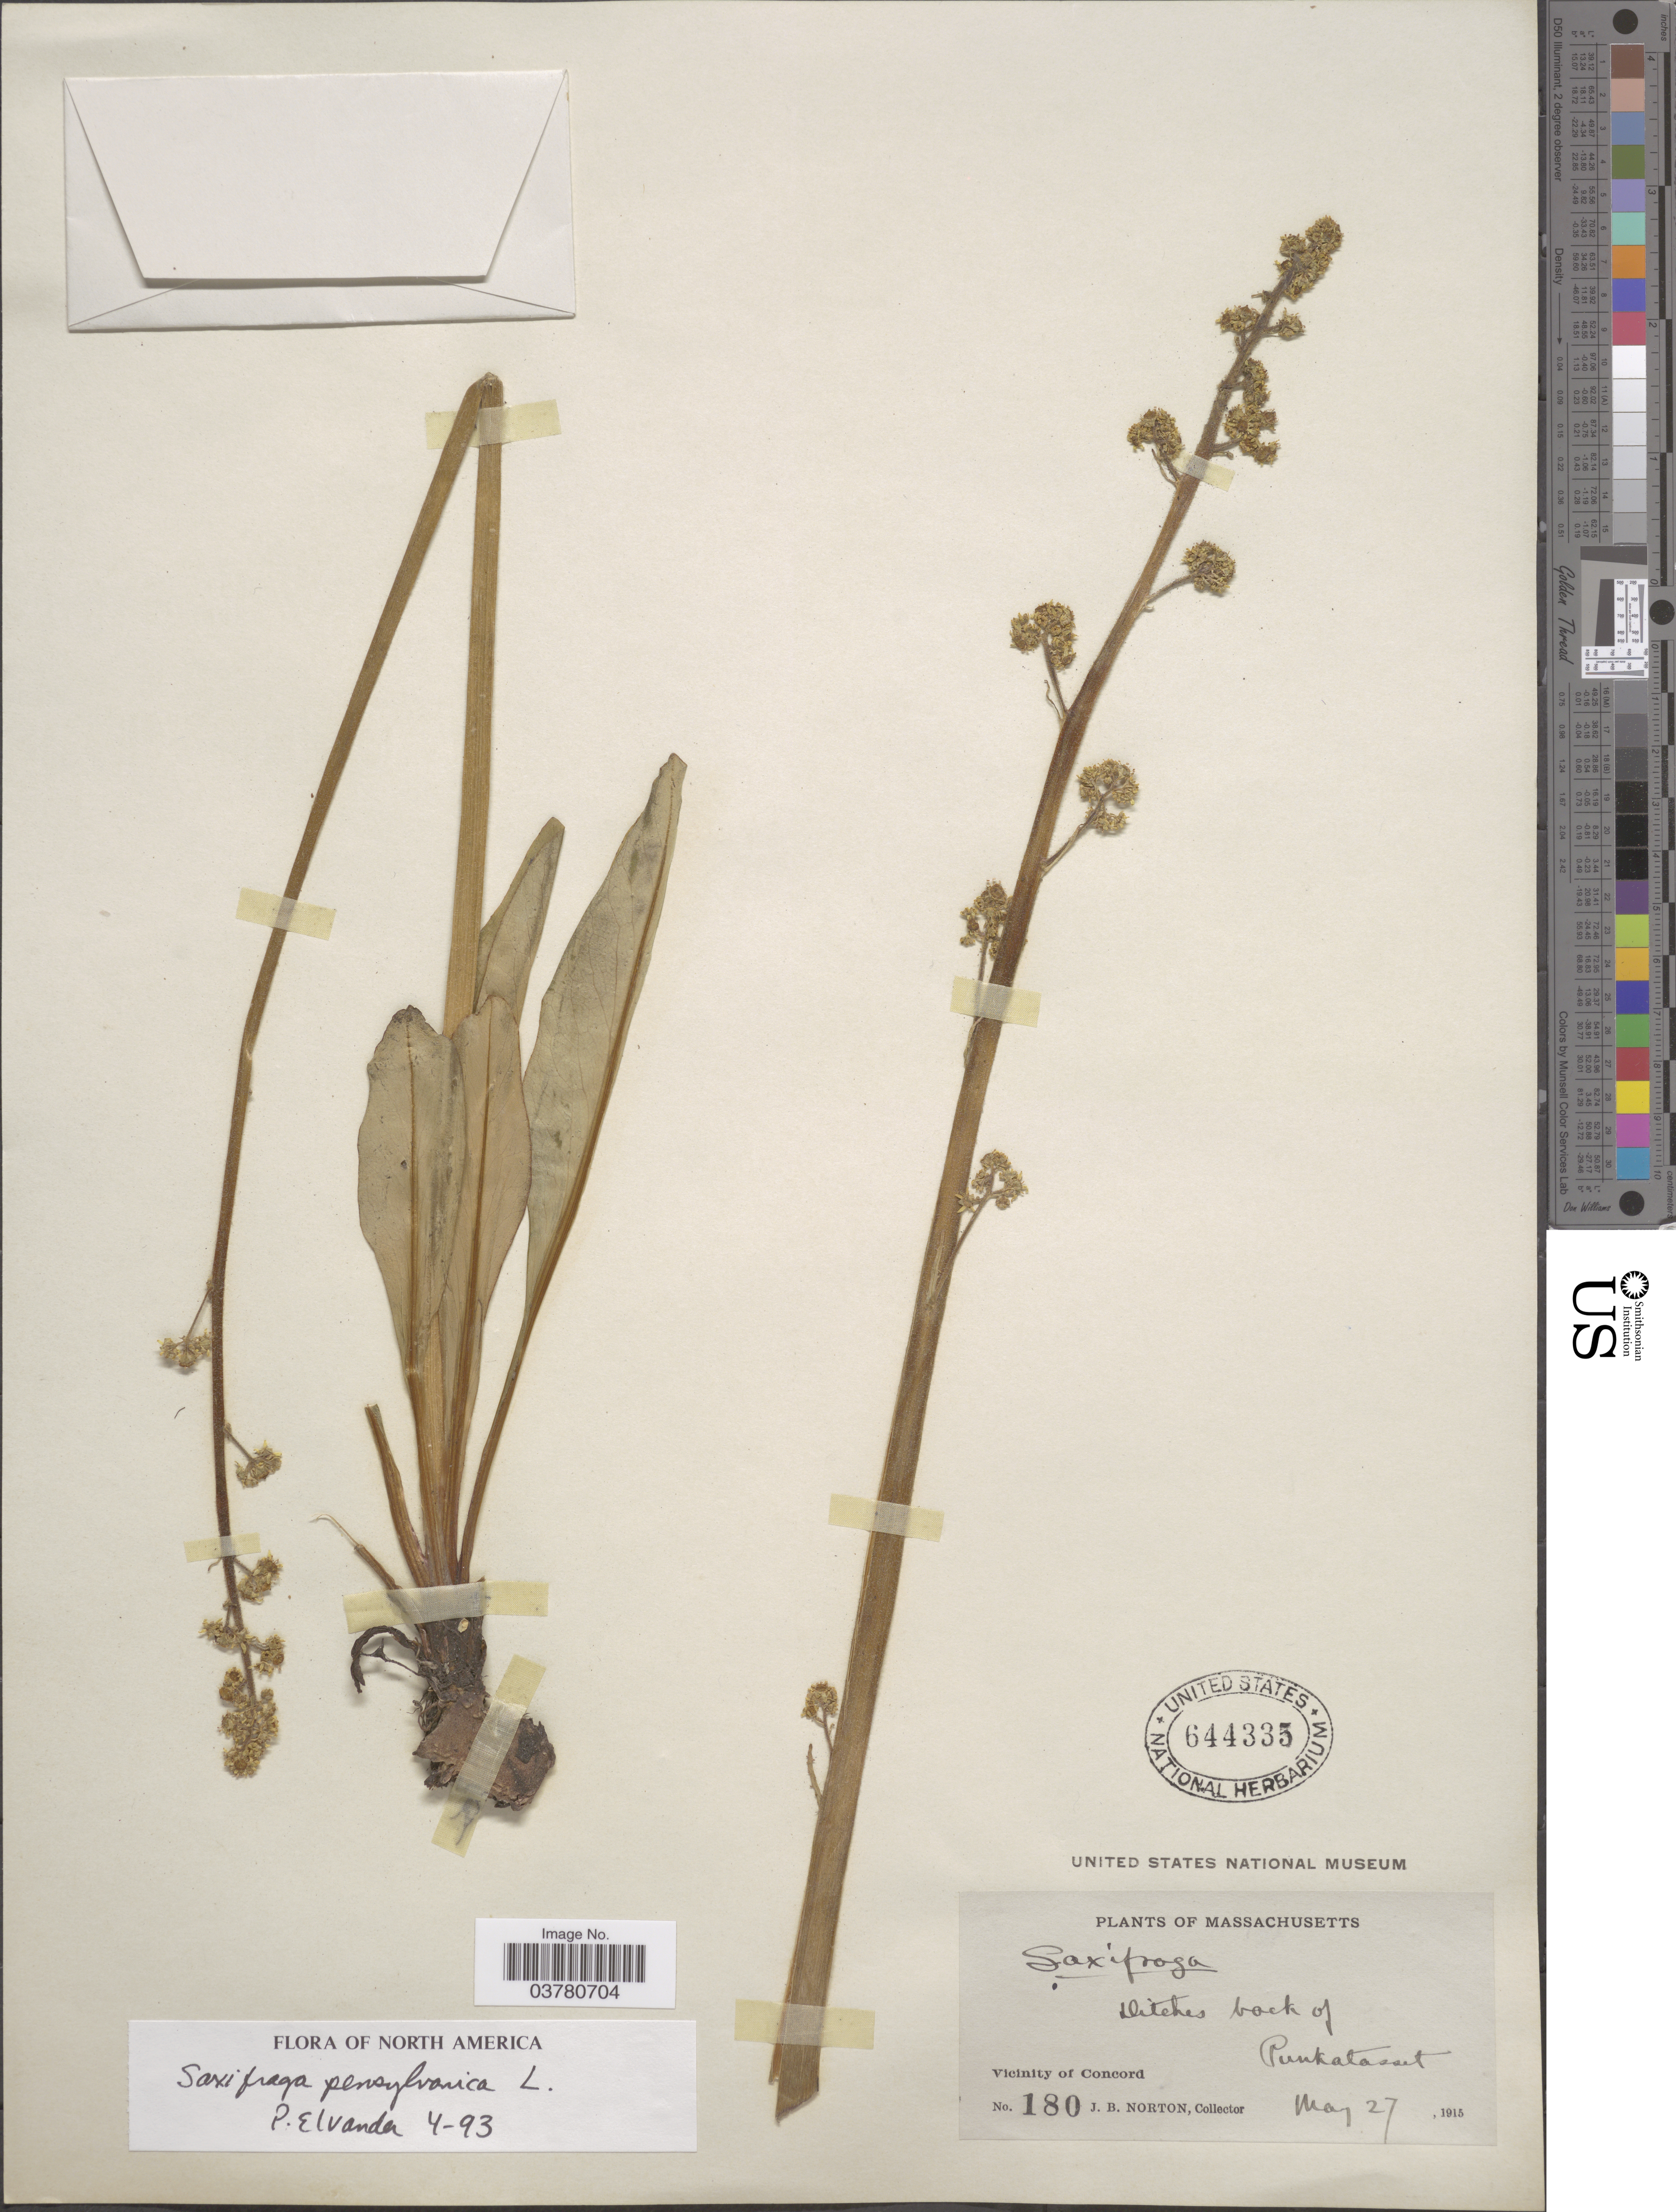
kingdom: Plantae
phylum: Tracheophyta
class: Magnoliopsida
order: Saxifragales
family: Saxifragaceae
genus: Micranthes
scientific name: Micranthes pensylvanica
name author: (L.) Haw.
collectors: J. B. Norton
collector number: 180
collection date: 1915-05-27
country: United States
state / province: Massachusetts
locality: Ditches back of Punkatasset. Vicinity of Concord.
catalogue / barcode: US 644335